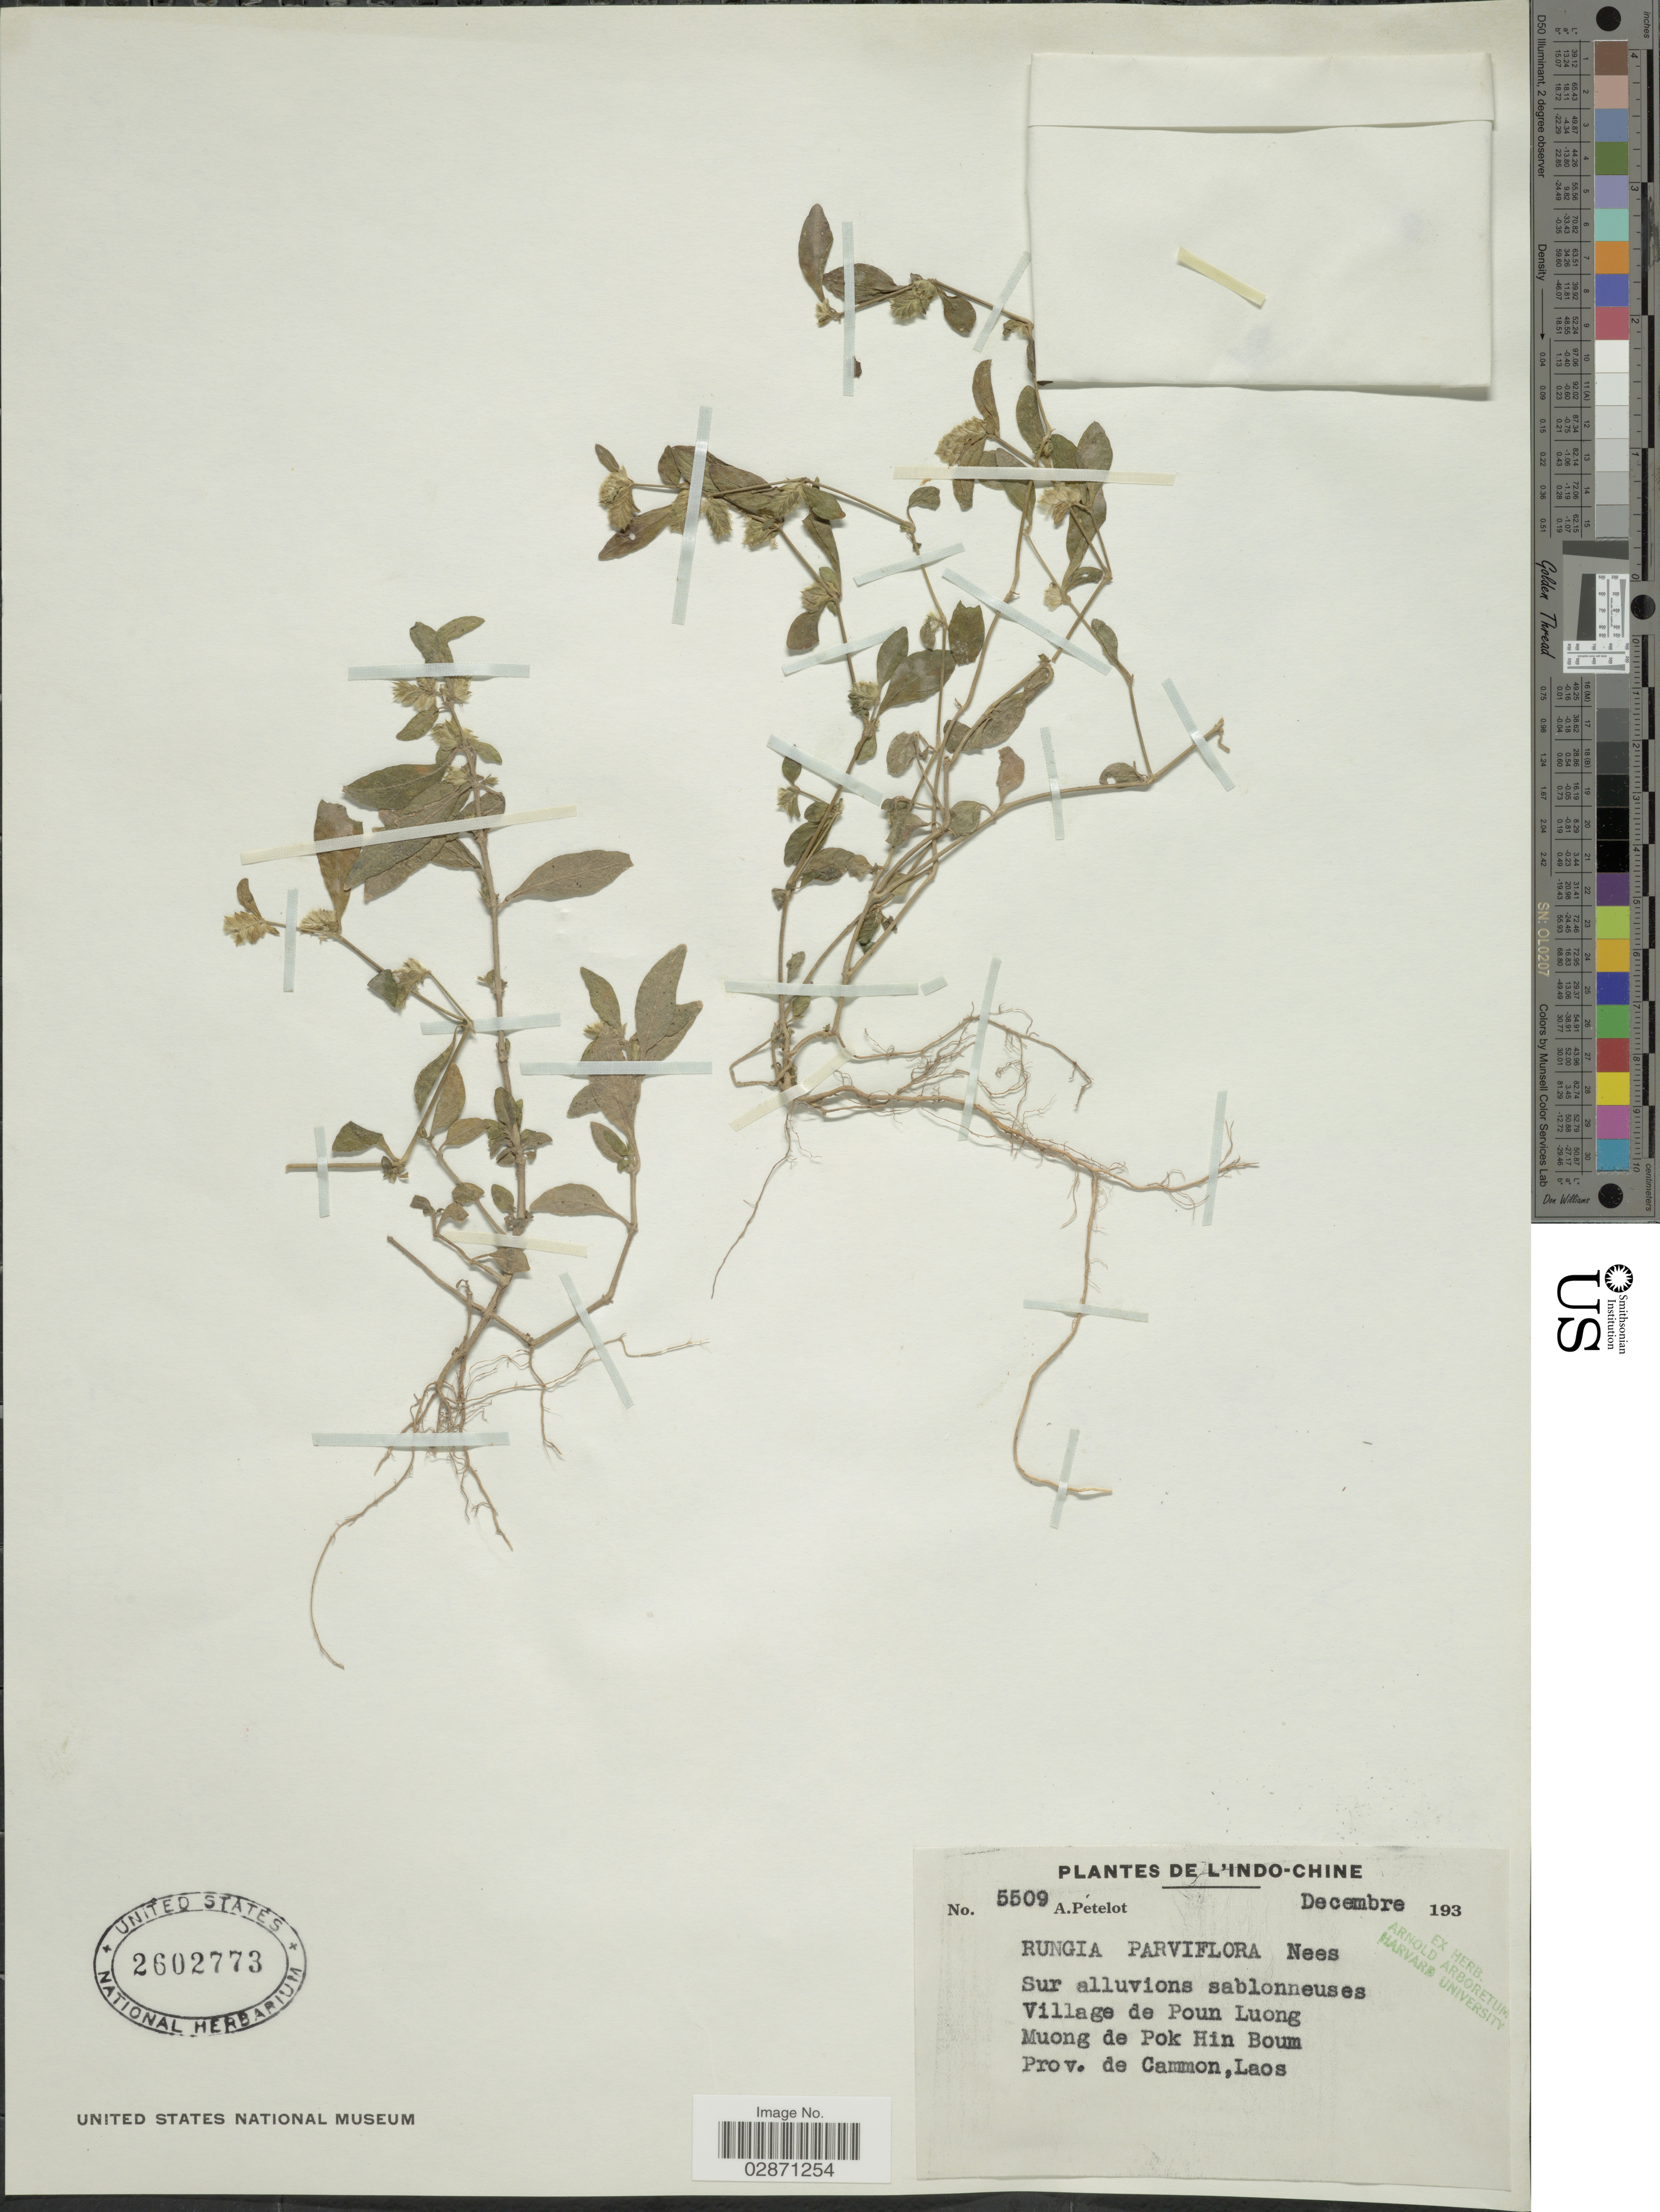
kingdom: Plantae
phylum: Tracheophyta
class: Magnoliopsida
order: Lamiales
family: Acanthaceae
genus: Rungia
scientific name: Rungia parviflora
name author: Nees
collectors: A. Petelot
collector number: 5509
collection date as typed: Decembre 193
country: Laos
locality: Indo-Chine. Village de Poun Luong. Muong de Pok Hin Boum. Prov. de Cammon.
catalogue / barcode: US 2602773